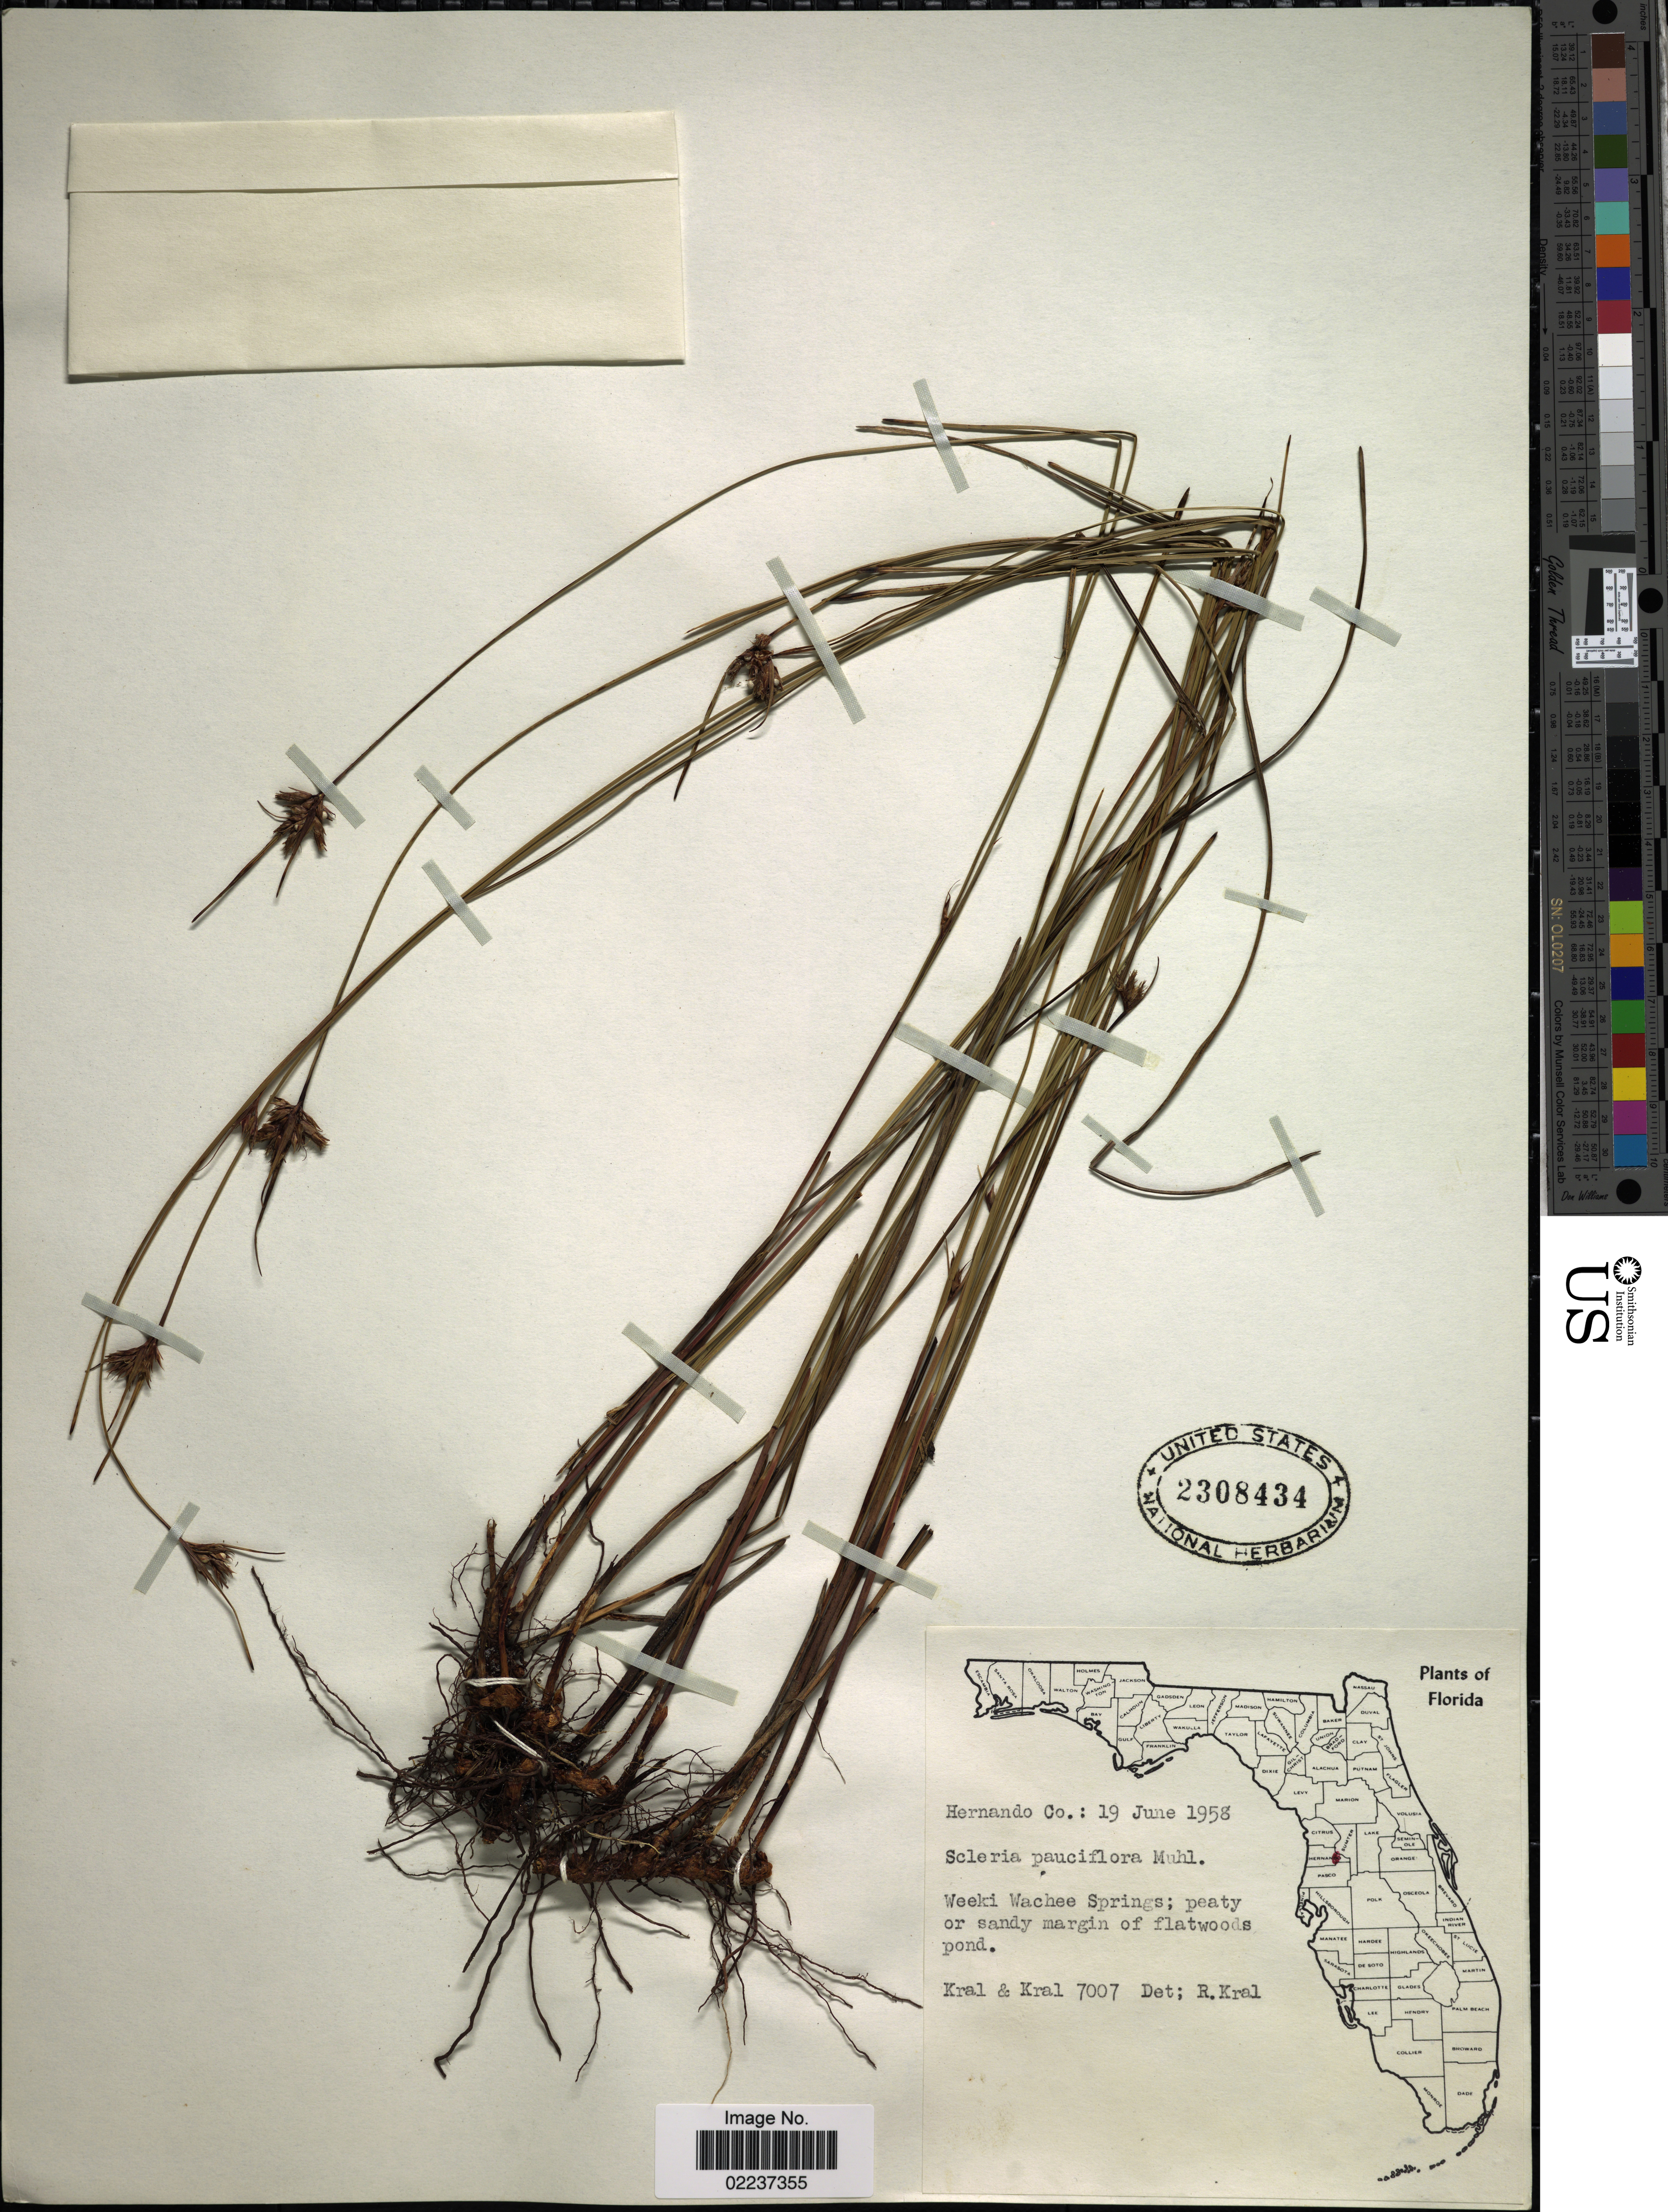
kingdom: Plantae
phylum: Tracheophyta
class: Liliopsida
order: Poales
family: Cyperaceae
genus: Scleria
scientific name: Scleria pauciflora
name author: Muhl. ex Willd.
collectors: -- Kral & -- Kral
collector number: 7007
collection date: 1958-06-19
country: United States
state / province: Florida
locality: Hernando Co.: Weeki Wachee Springs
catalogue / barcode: US 2308434